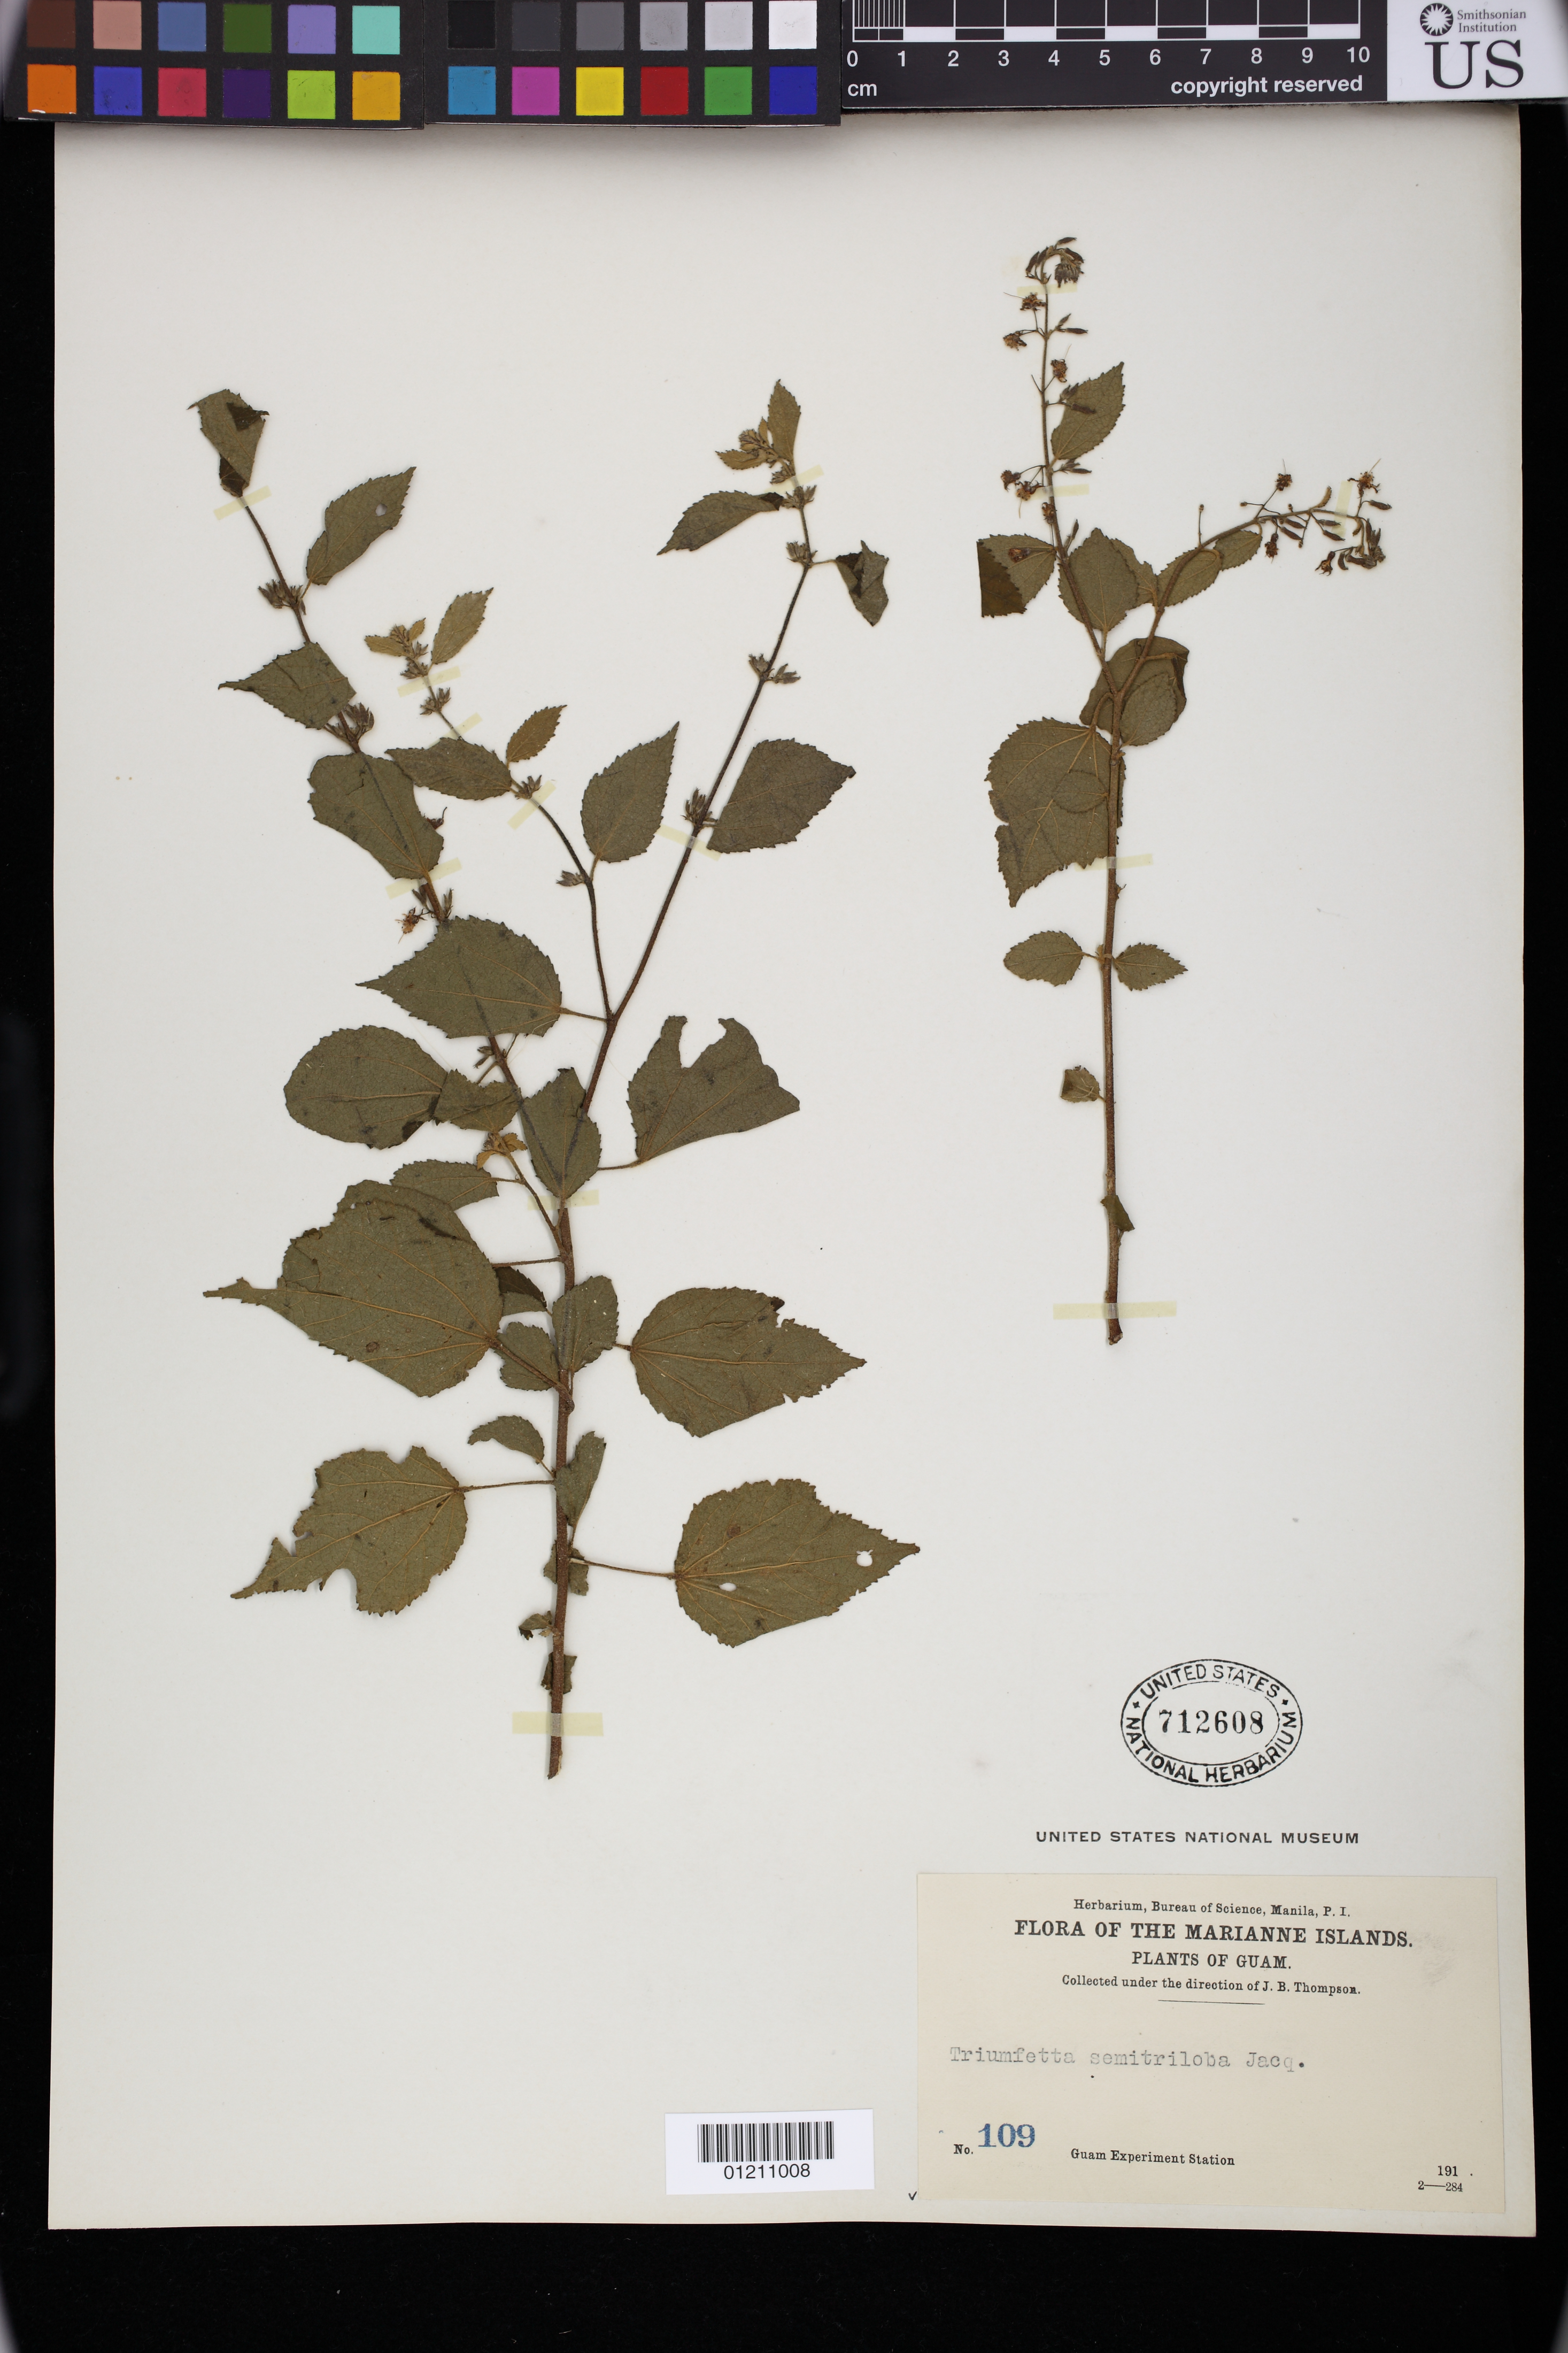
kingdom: Plantae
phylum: Tracheophyta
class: Magnoliopsida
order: Malvales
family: Malvaceae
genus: Triumfetta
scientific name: Triumfetta semitriloba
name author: Jacq.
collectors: J. B. Thompson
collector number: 109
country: Guam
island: Guam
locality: Marianne Islands: Guam. Guam Experiment Station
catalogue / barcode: US 712608